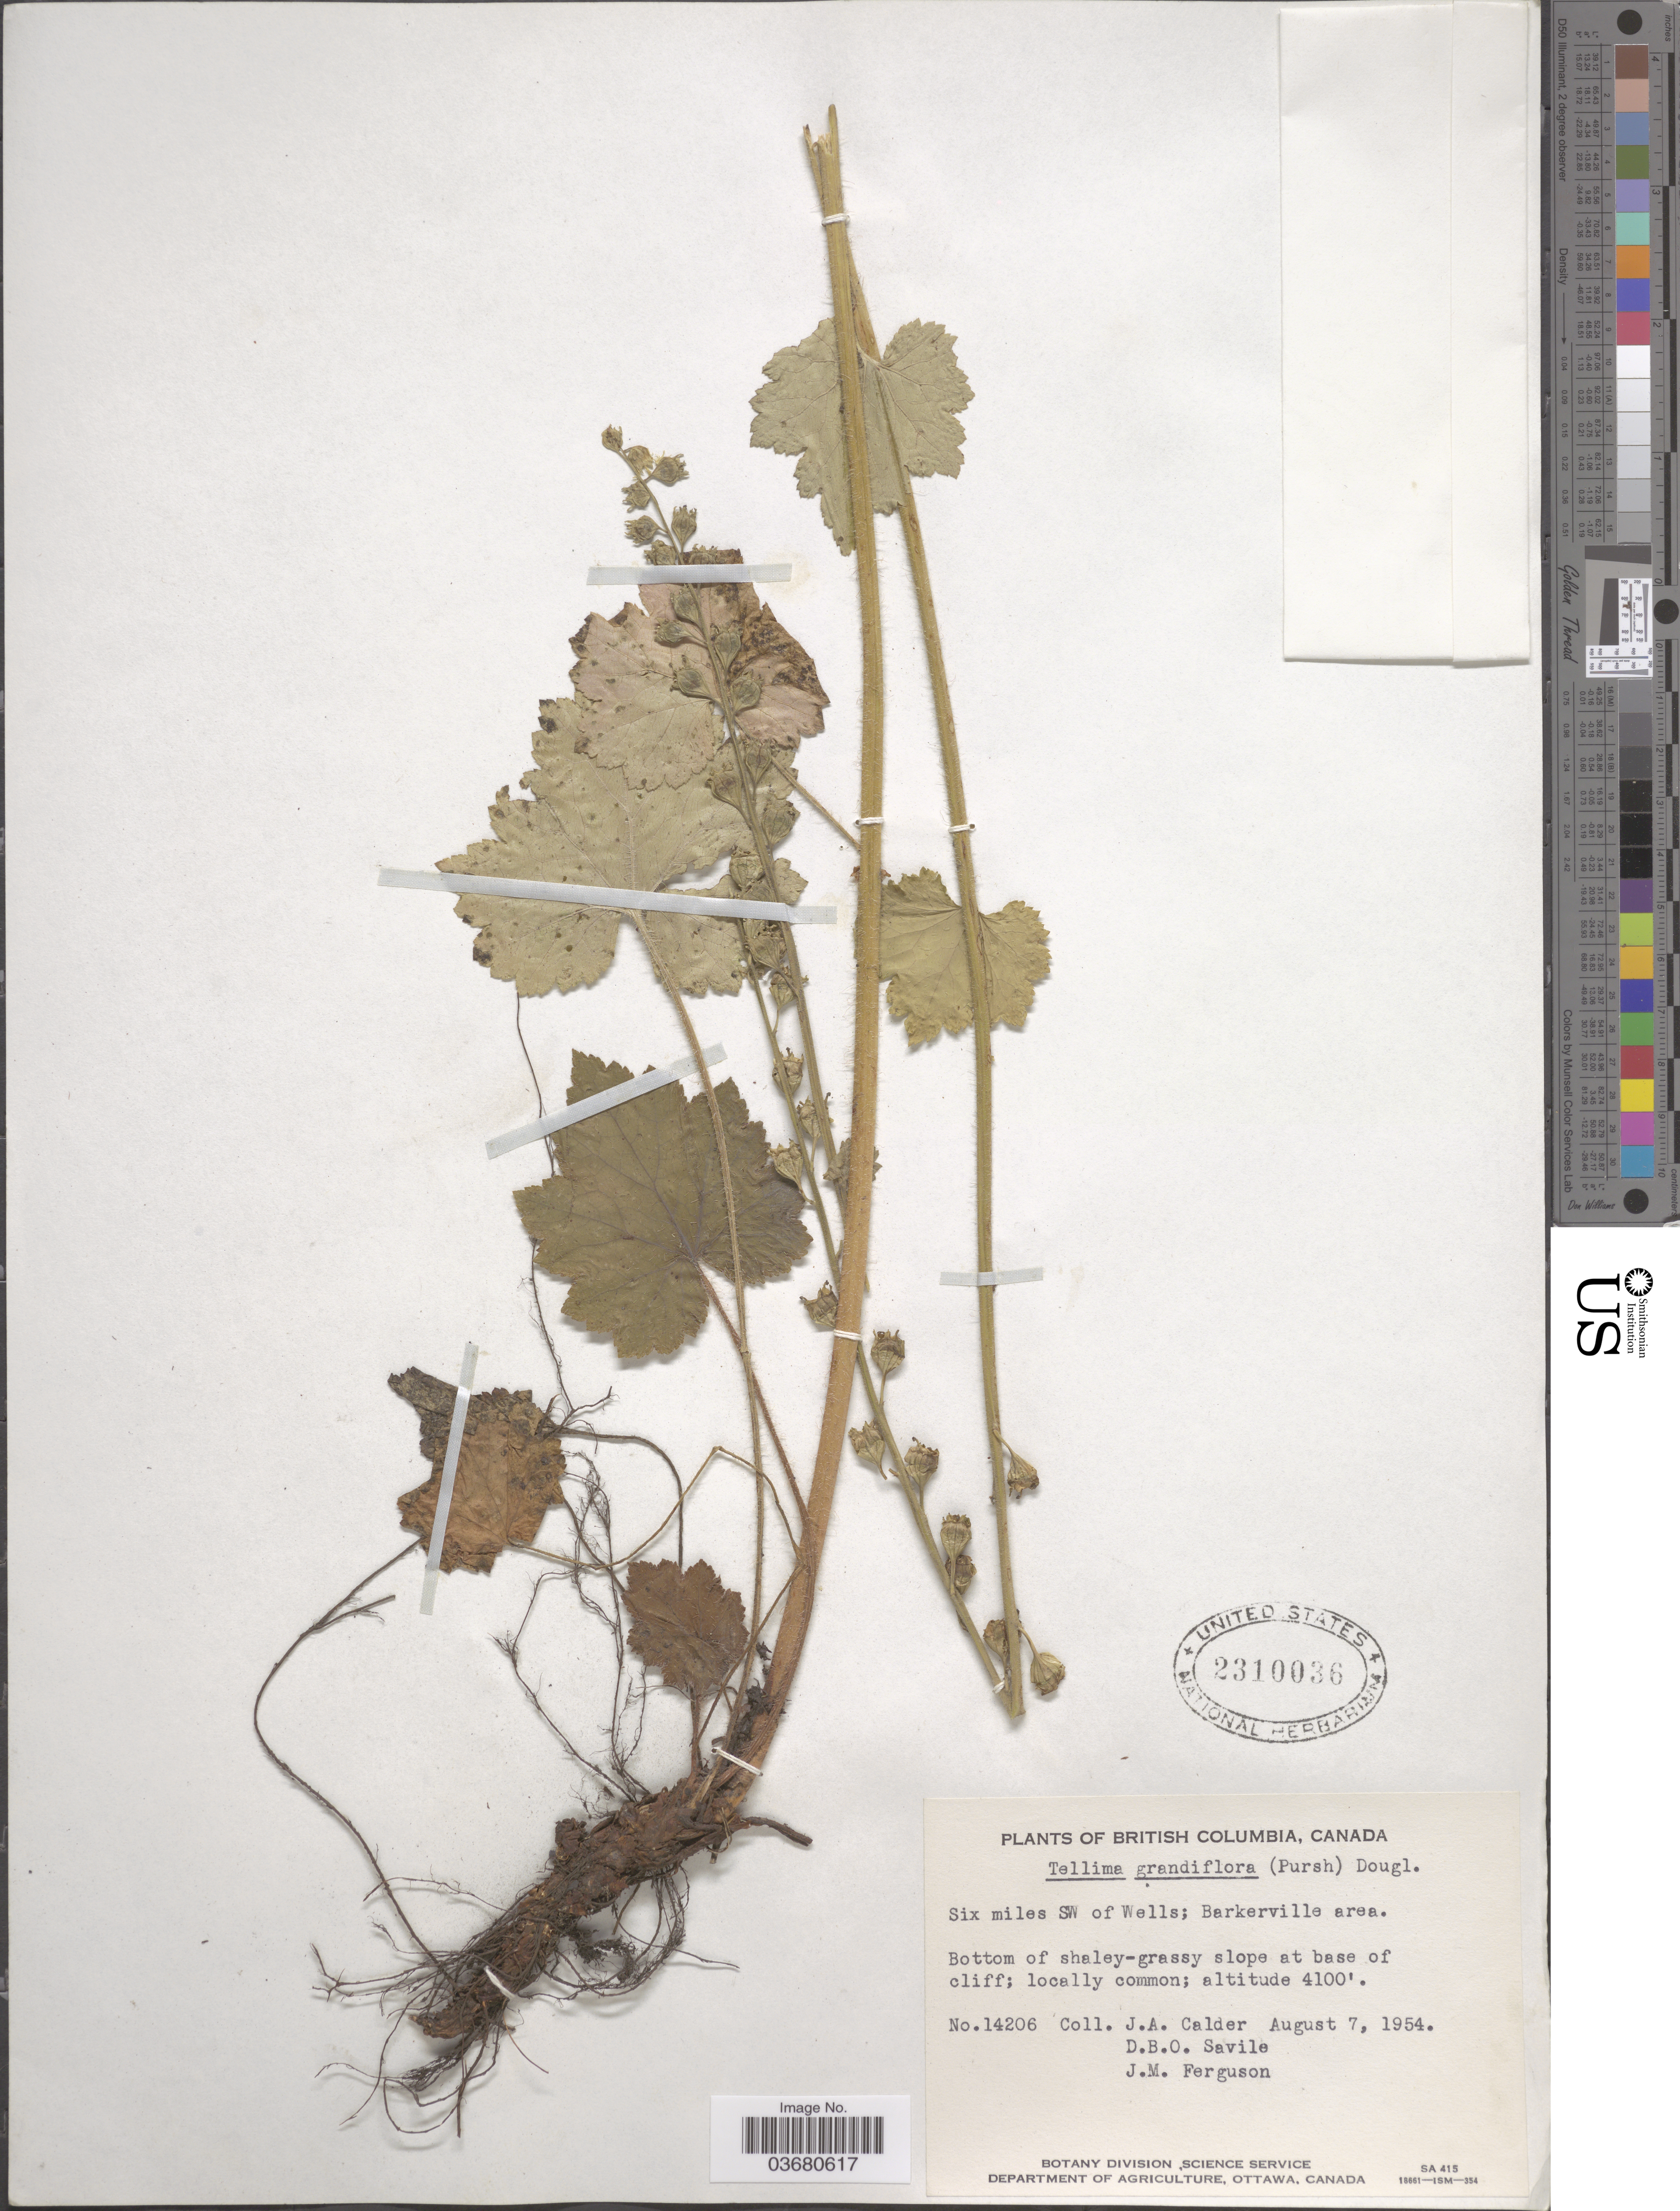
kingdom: Plantae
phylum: Tracheophyta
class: Magnoliopsida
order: Saxifragales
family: Saxifragaceae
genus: Tellima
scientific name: Tellima grandiflora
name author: (Pursh) Douglas ex Lindl.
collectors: J. A. Calder, D. Savile & J. M. Ferguson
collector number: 14206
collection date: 1954-08-07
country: Canada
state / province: British Columbia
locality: Six miles SW of Wells; Barkerville area.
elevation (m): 1250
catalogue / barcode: US 2310036